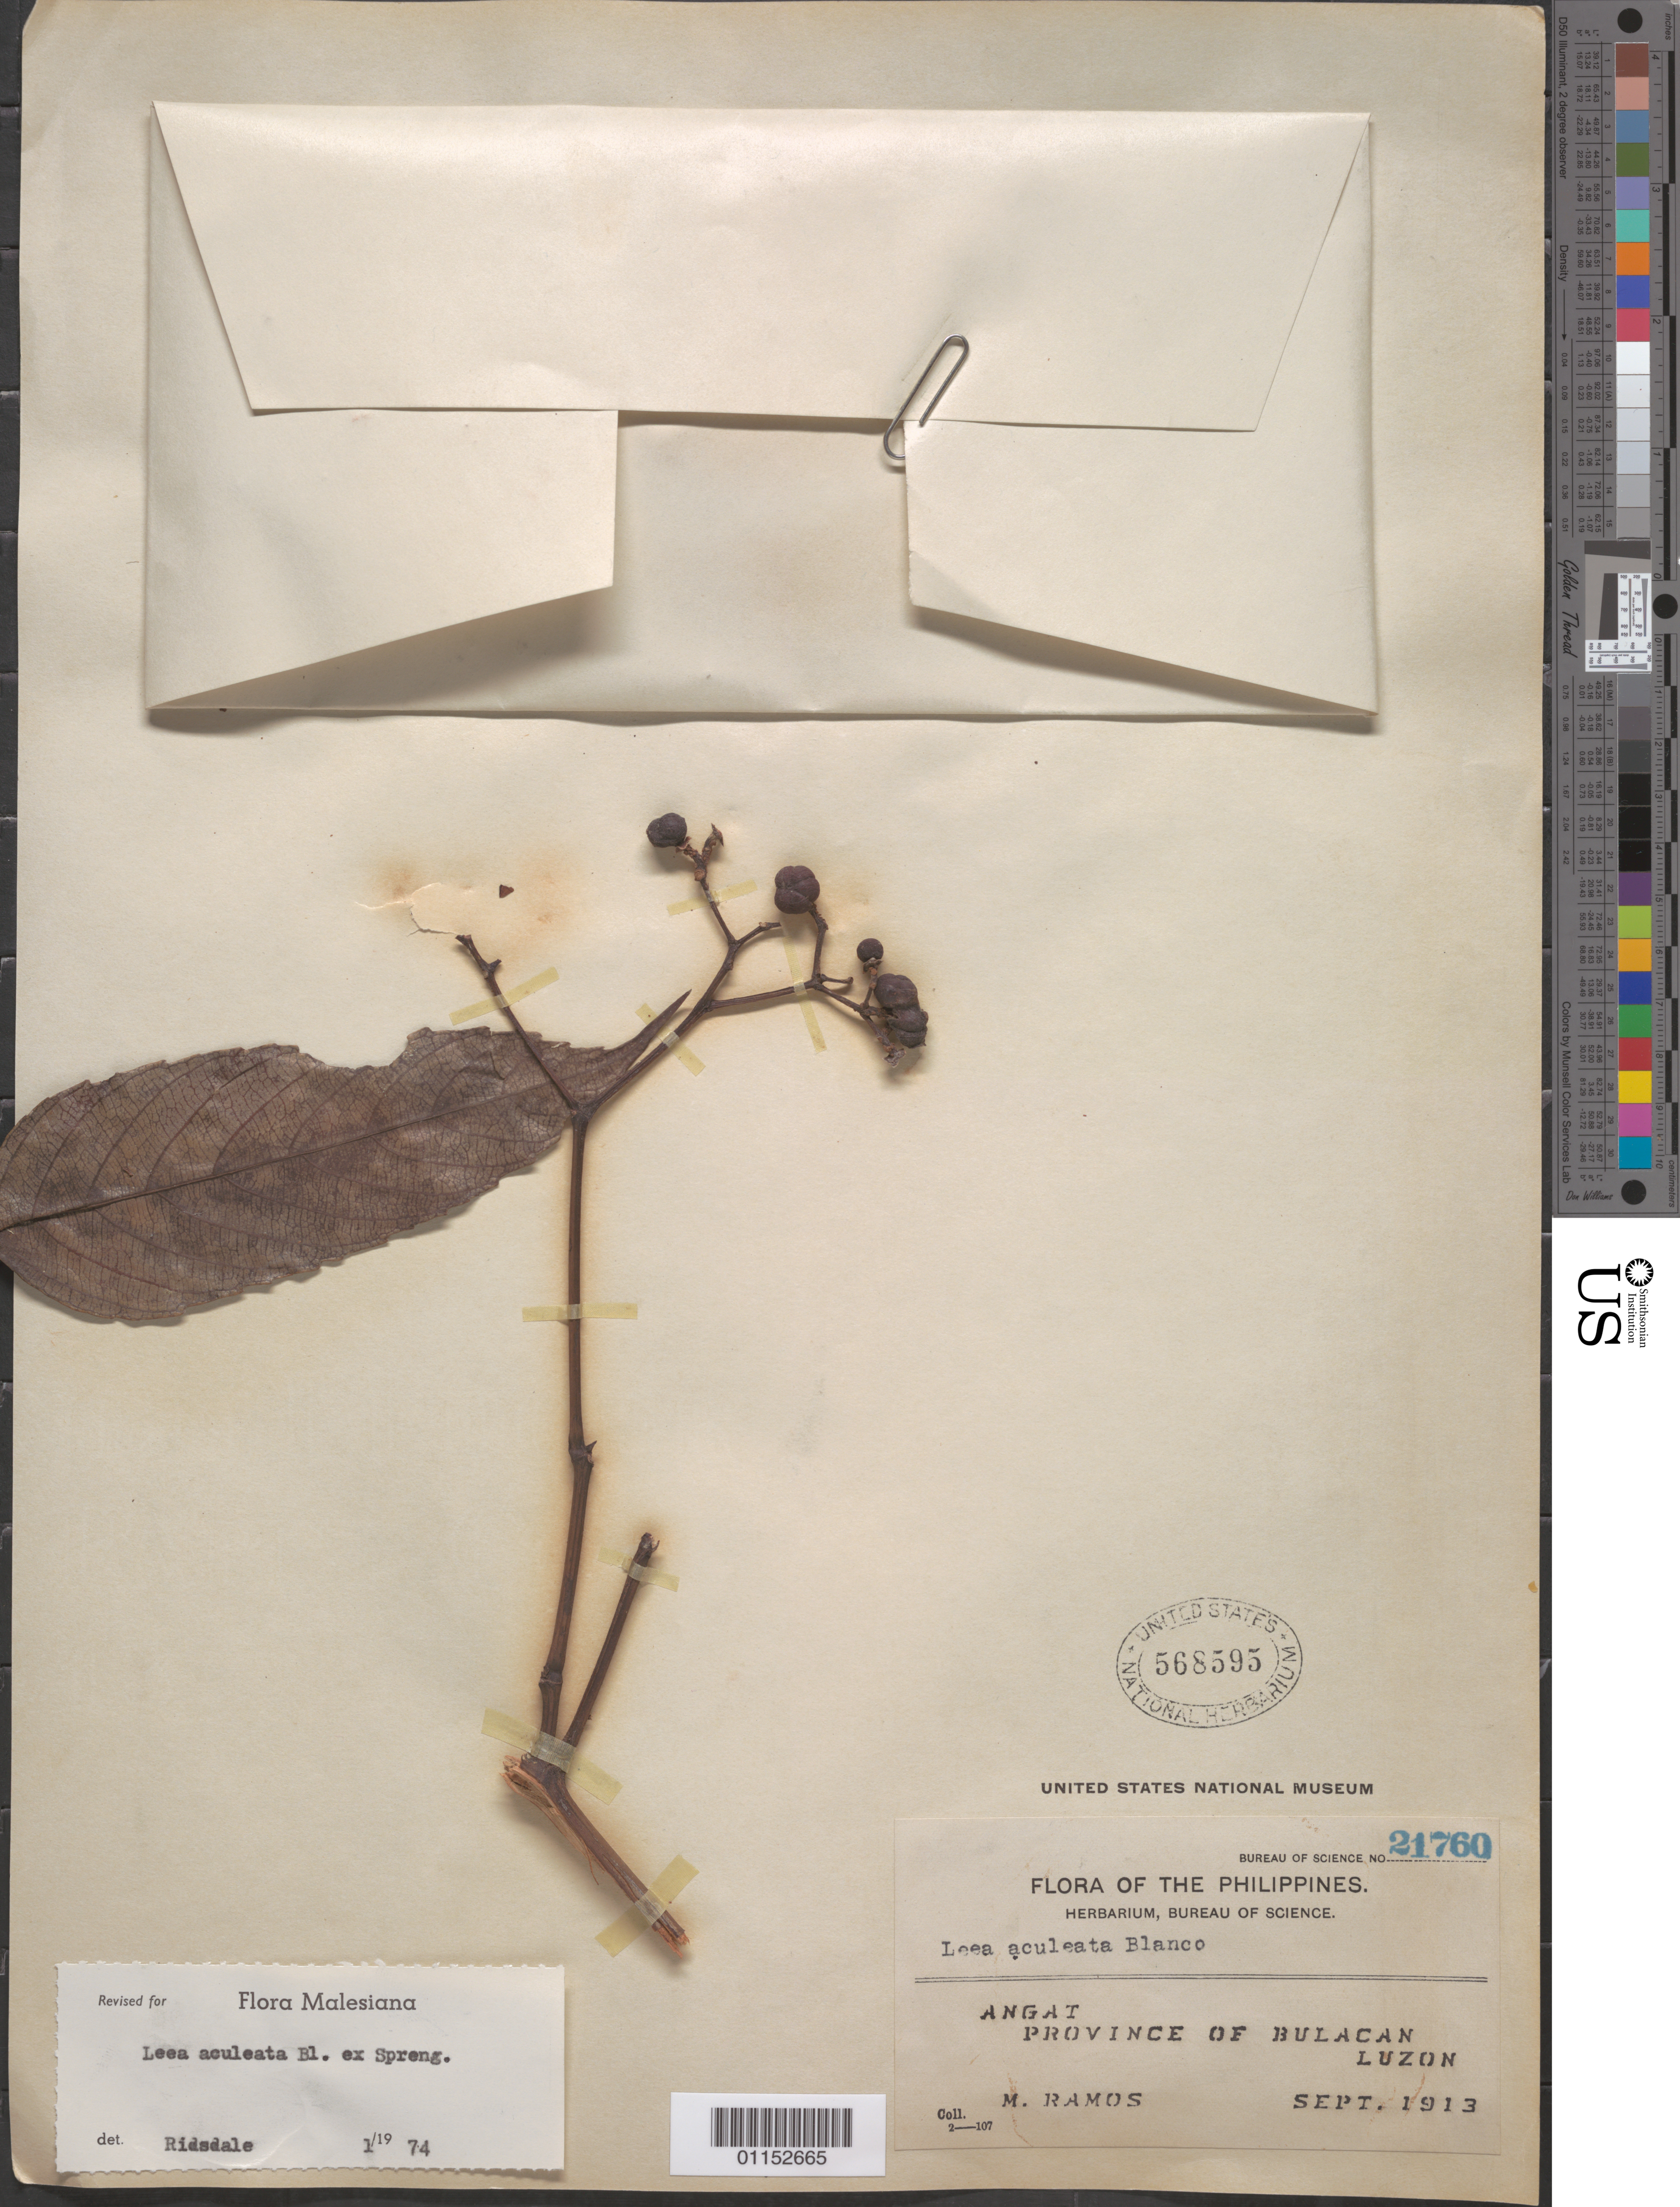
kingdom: Plantae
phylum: Tracheophyta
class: Magnoliopsida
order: Vitales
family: Vitaceae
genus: Leea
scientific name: Leea aculeata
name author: Blume ex Spreng.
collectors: M. Ramos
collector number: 21760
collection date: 1913-09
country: Philippines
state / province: Central Luzon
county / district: Bulacan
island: Luzon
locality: Luzon.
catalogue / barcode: US 568595